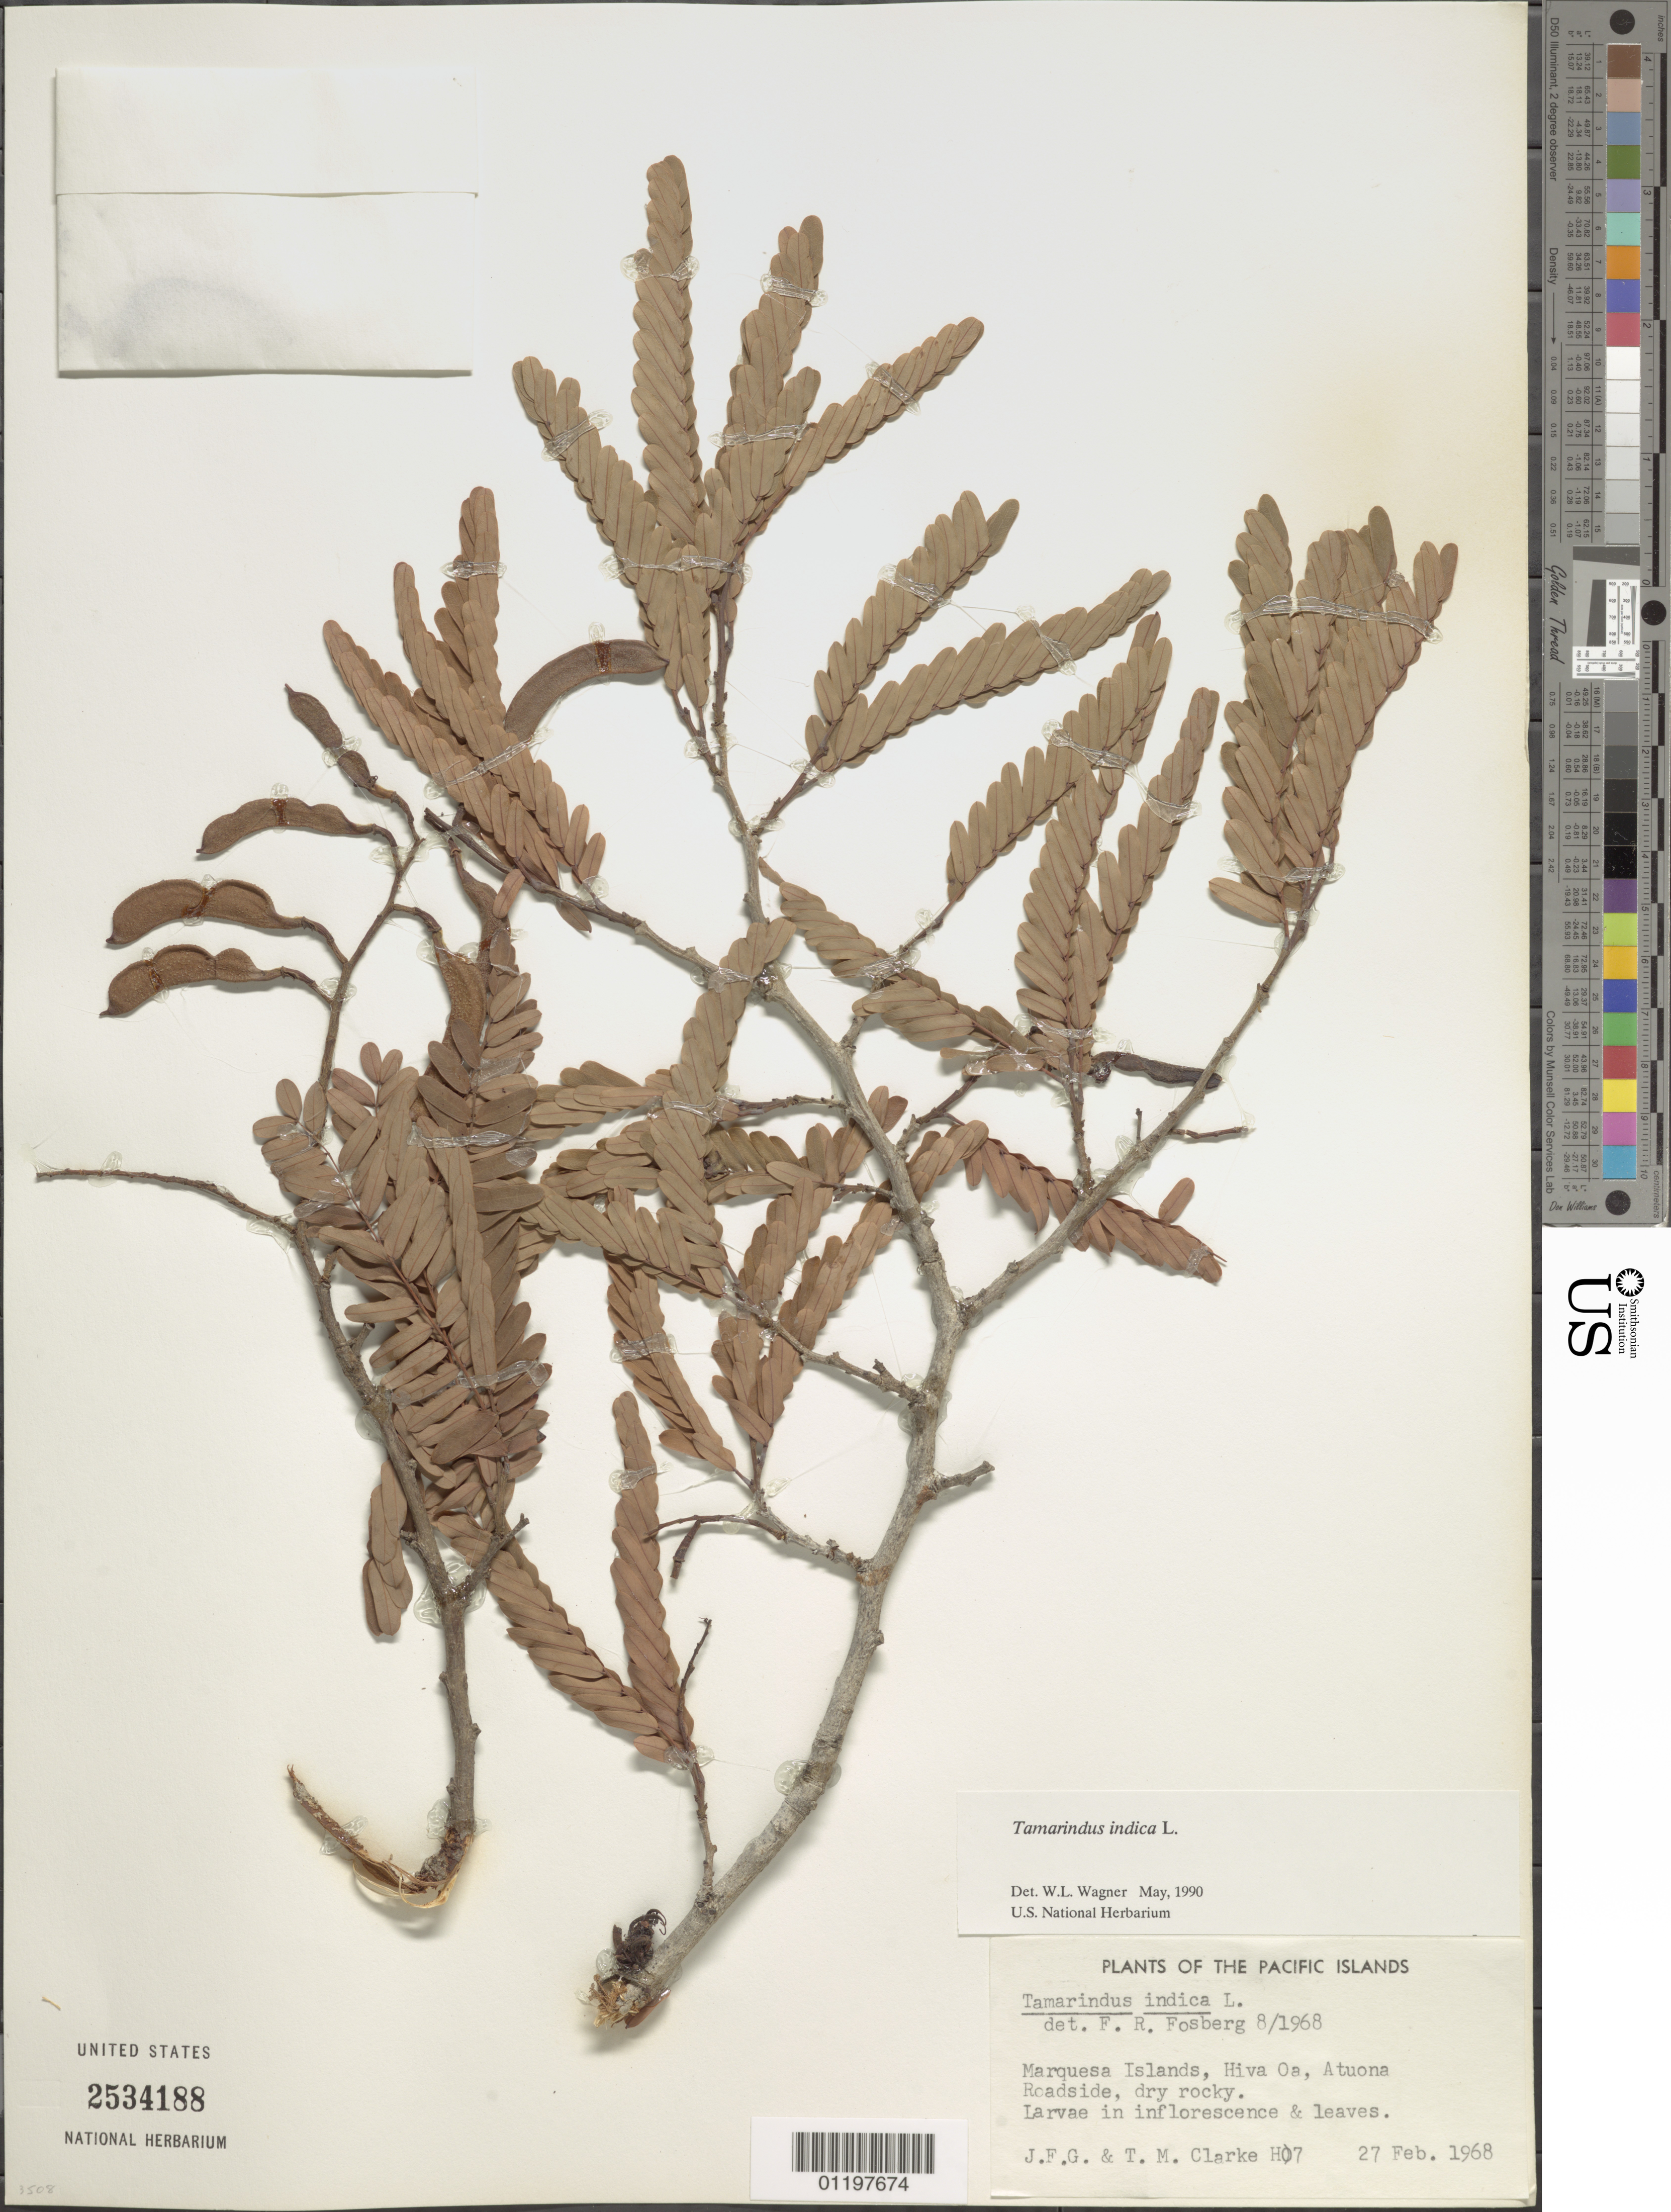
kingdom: Plantae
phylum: Tracheophyta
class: Magnoliopsida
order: Fabales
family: Fabaceae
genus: Tamarindus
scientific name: Tamarindus indica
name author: L.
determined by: Wagner, W. L., (BOT), Smithsonian Institution - National Museum of Natural History (UNITED STATES)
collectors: J. F. Clarke & T. M. Clarke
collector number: HO7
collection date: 1968-02-27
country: French Polynesia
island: Hiva Oa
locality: Atuona, rocky roadside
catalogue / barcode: US 2534188